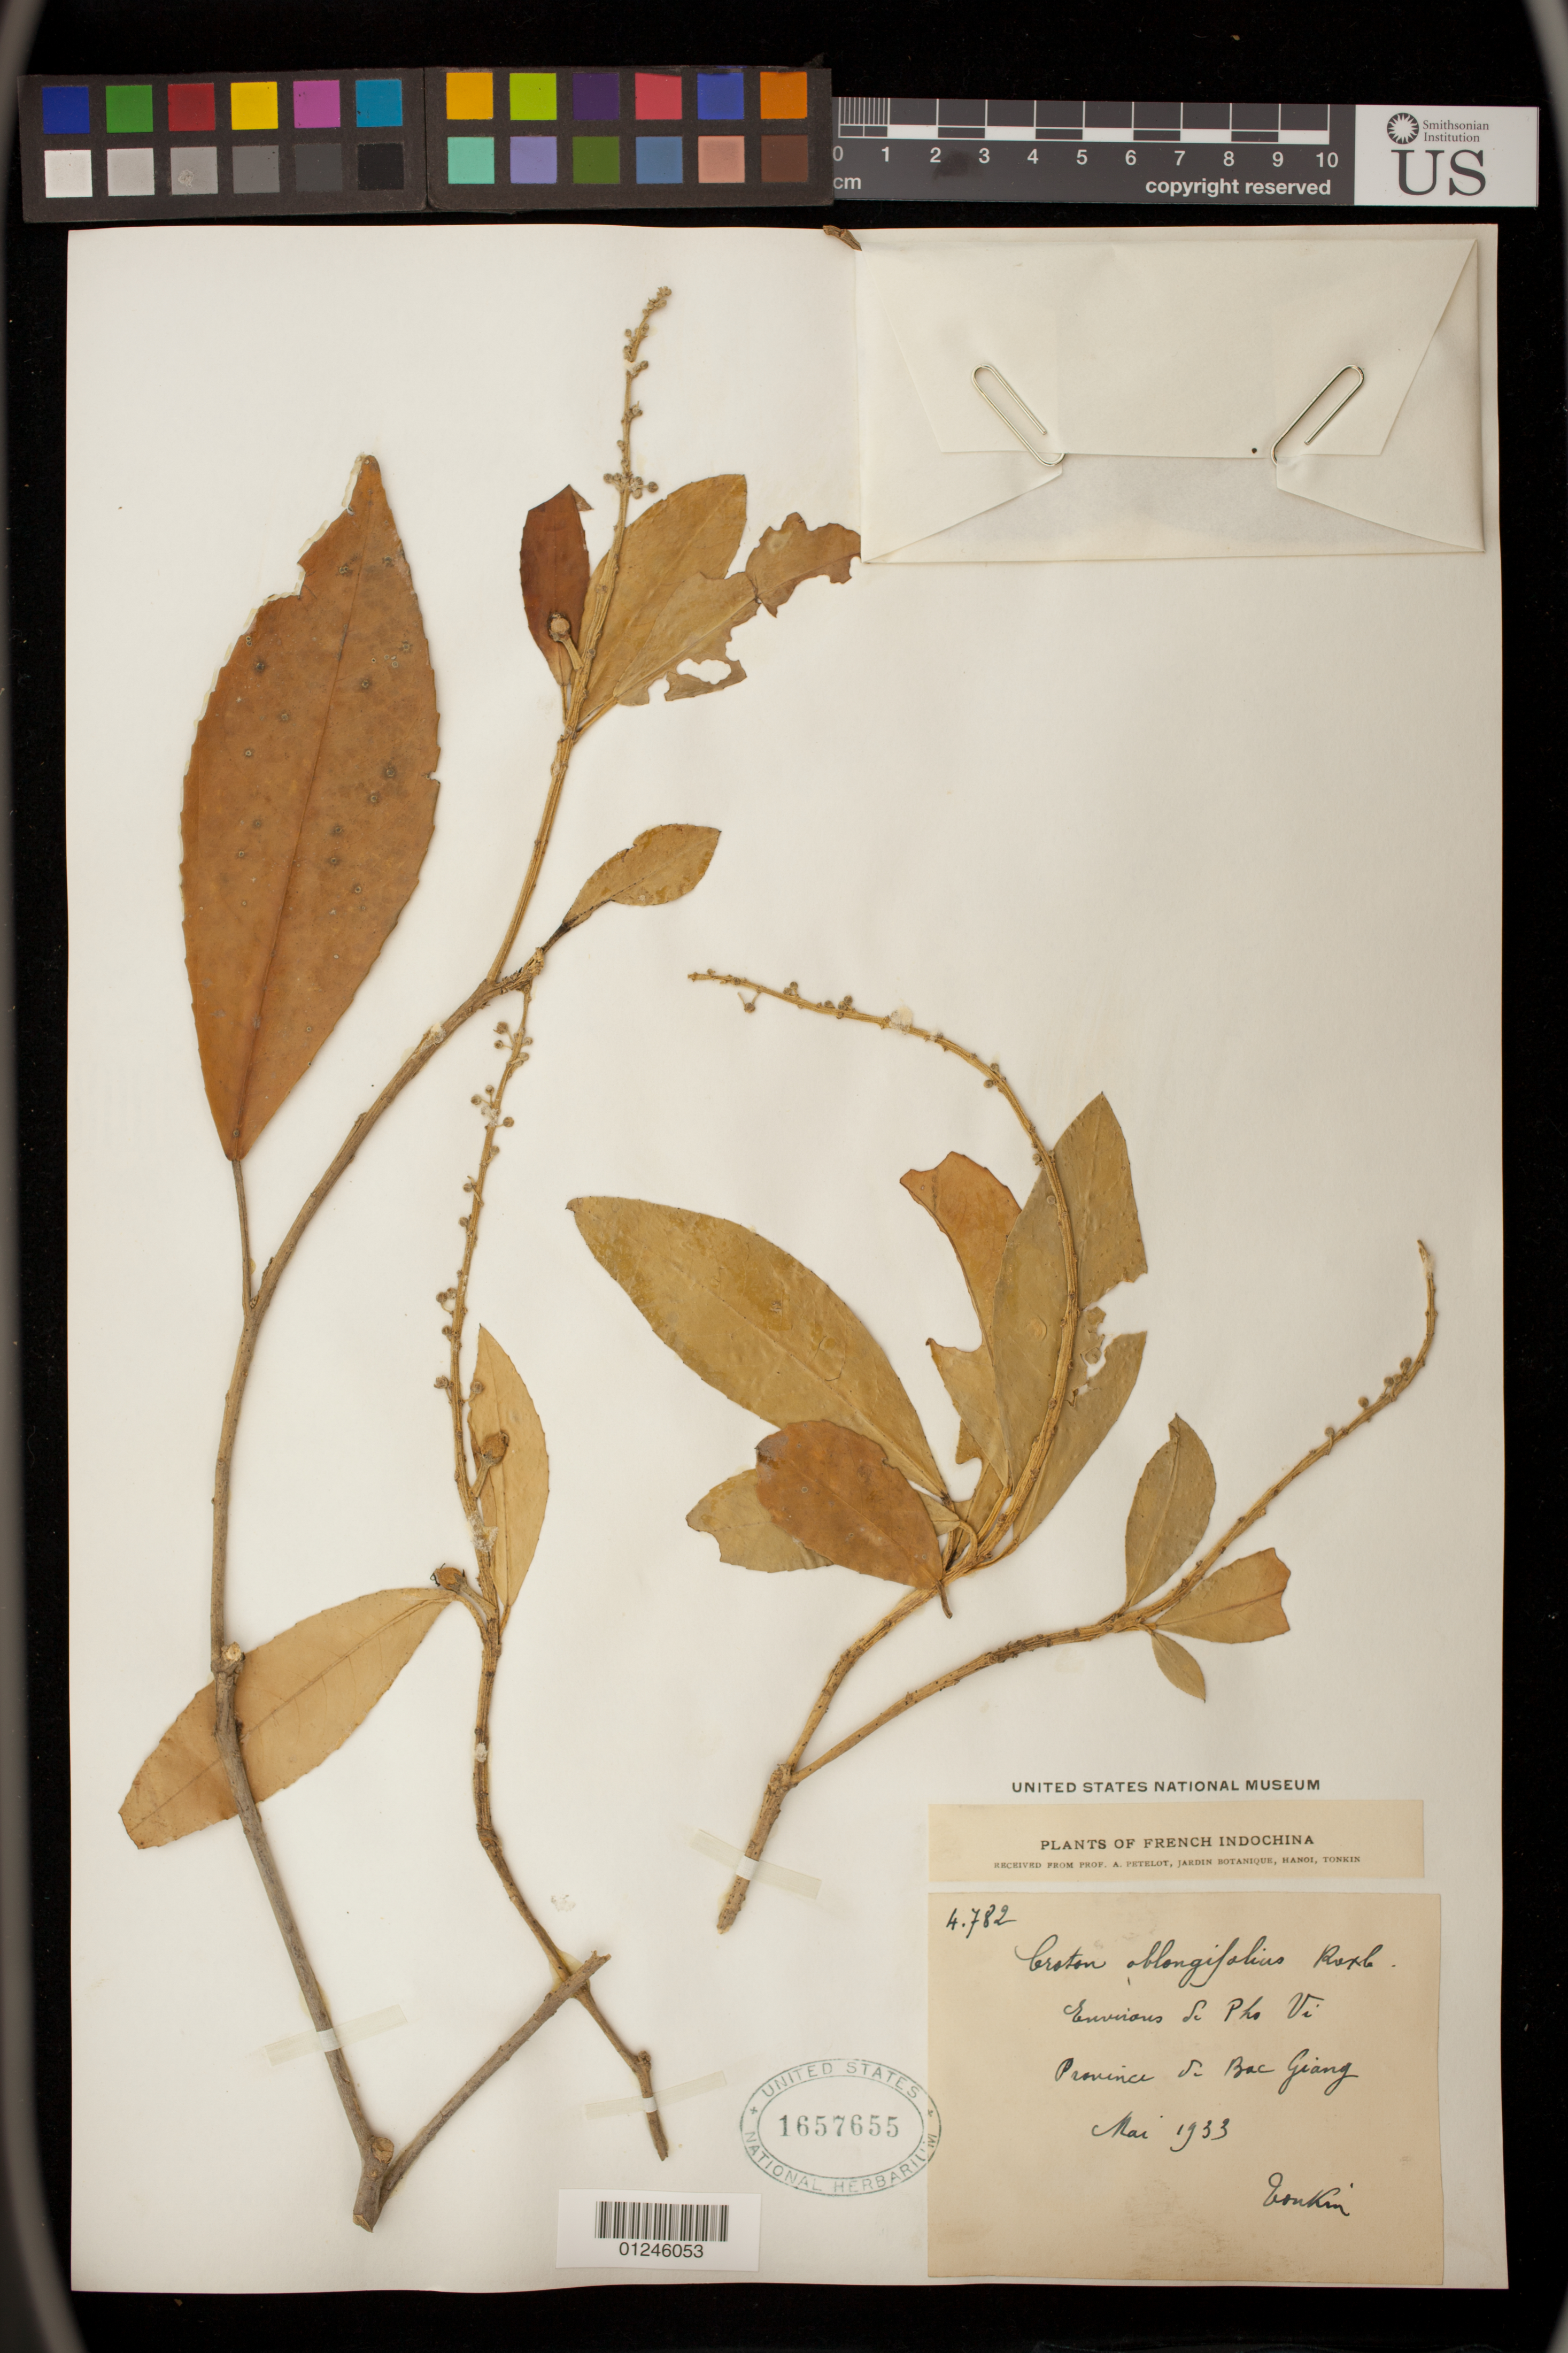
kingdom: Plantae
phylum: Tracheophyta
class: Magnoliopsida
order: Malpighiales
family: Euphorbiaceae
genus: Croton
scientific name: Croton laevigatus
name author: Vahl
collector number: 4782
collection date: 1933-05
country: Vietnam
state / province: Bac Giang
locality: Environs de Pho Vi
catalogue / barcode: US 1657655